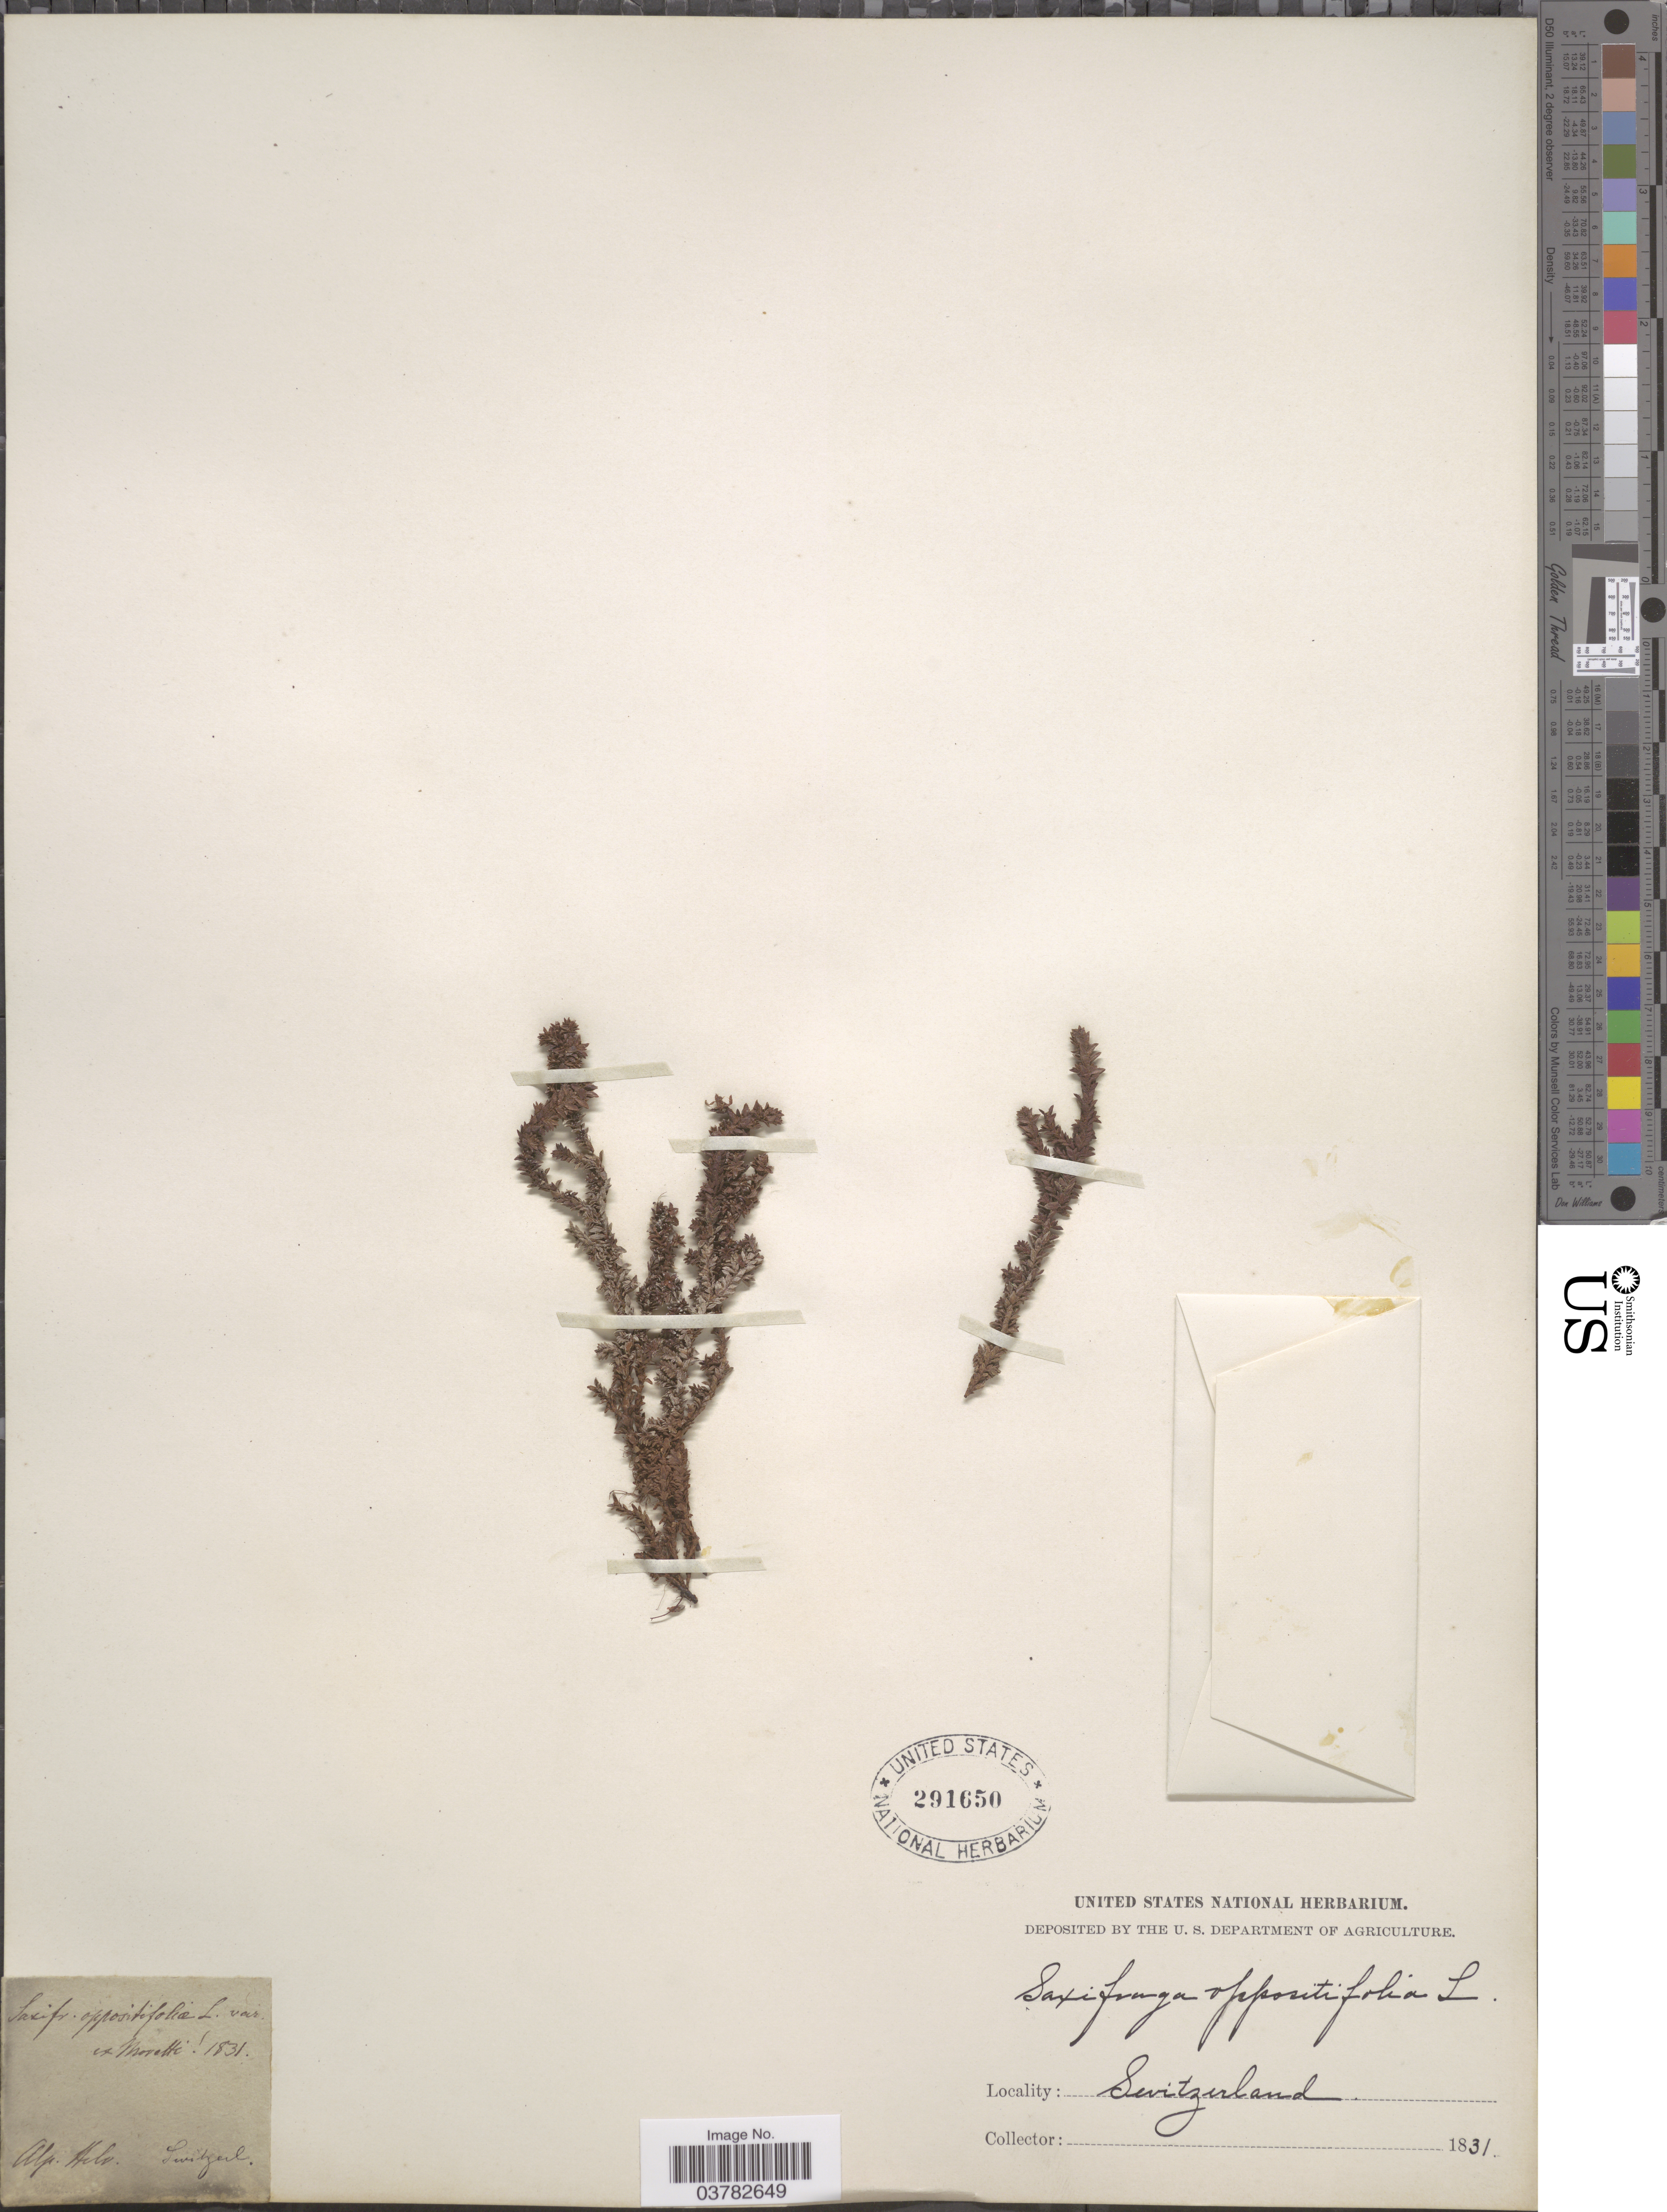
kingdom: Plantae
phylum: Tracheophyta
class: Magnoliopsida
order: Saxifragales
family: Saxifragaceae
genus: Saxifraga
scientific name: Saxifraga oppositifolia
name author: L.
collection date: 1831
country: Switzerland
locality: Alp. Helv.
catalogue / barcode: US 291650